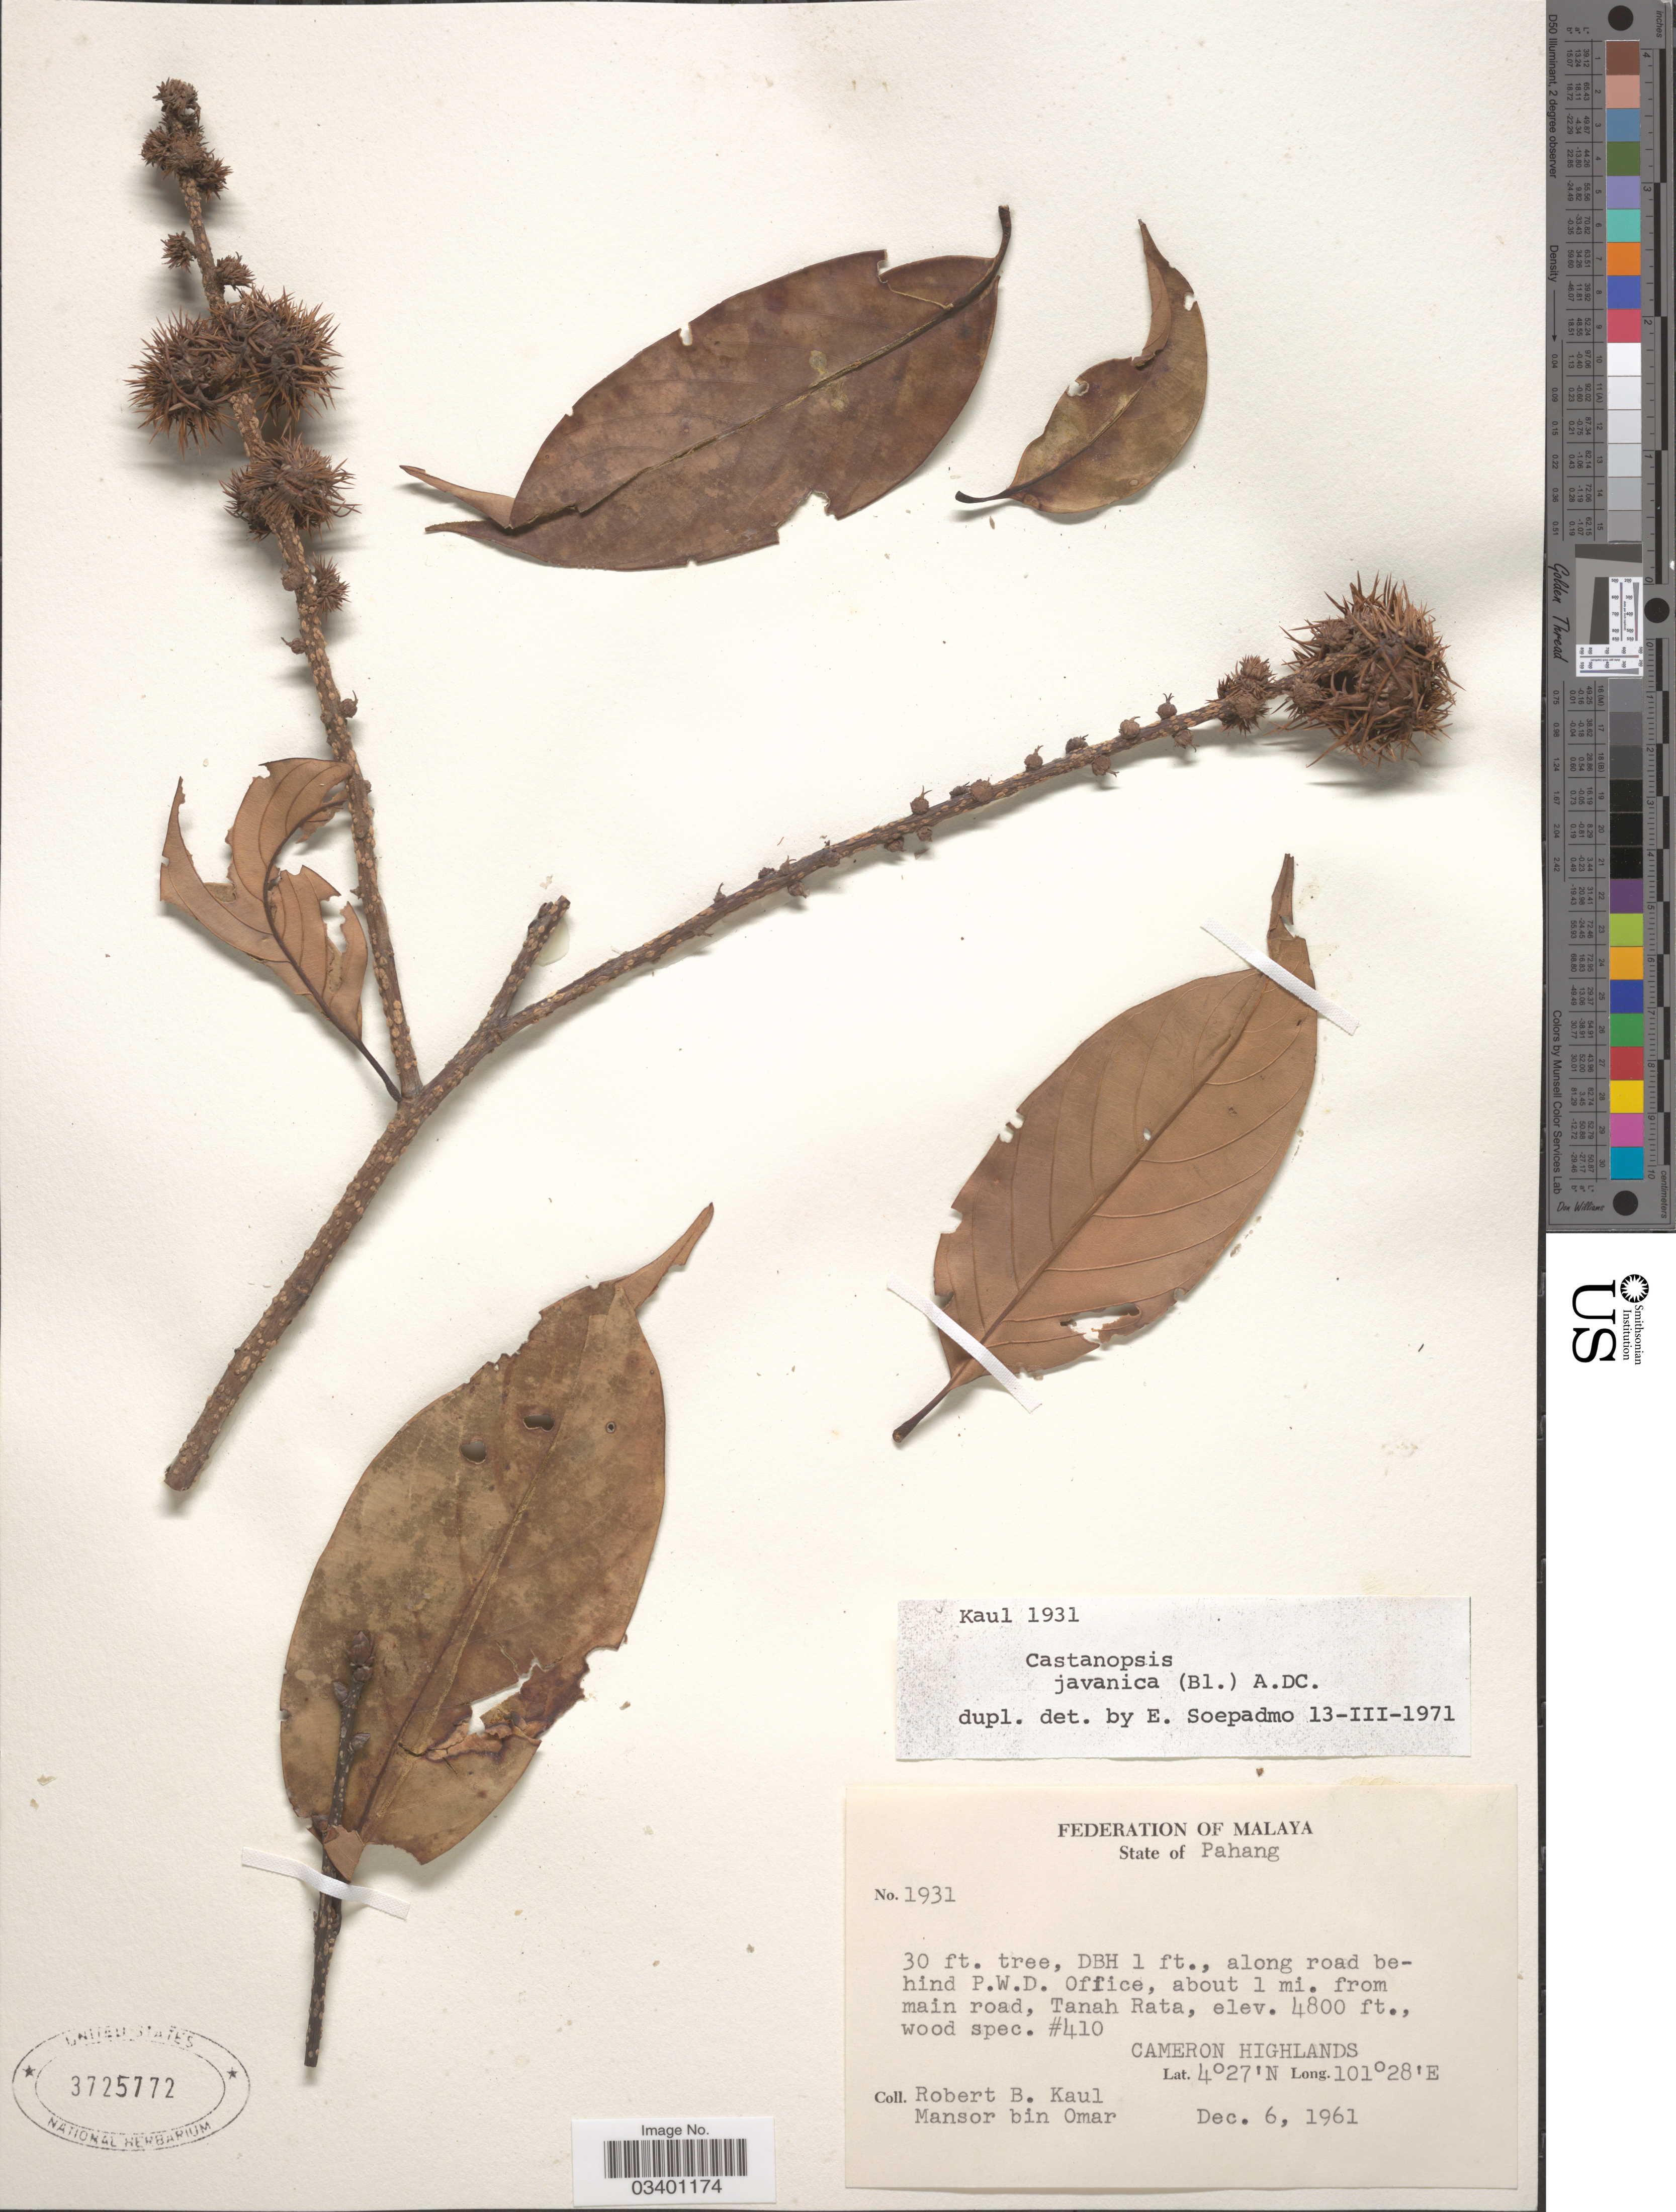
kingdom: Plantae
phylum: Tracheophyta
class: Magnoliopsida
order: Fagales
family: Fagaceae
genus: Castanopsis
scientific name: Castanopsis javanica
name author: (Blume) A. DC.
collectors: R. Kaul & M. Omar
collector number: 1931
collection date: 1961-12-06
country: Malaysia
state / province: Pahang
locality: Federation of Malaya, Along road behind P.W.D. Office, about 1 mi. from main road, Tanah Rata. Cameron Highlands.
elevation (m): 1463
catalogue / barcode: US 3725772